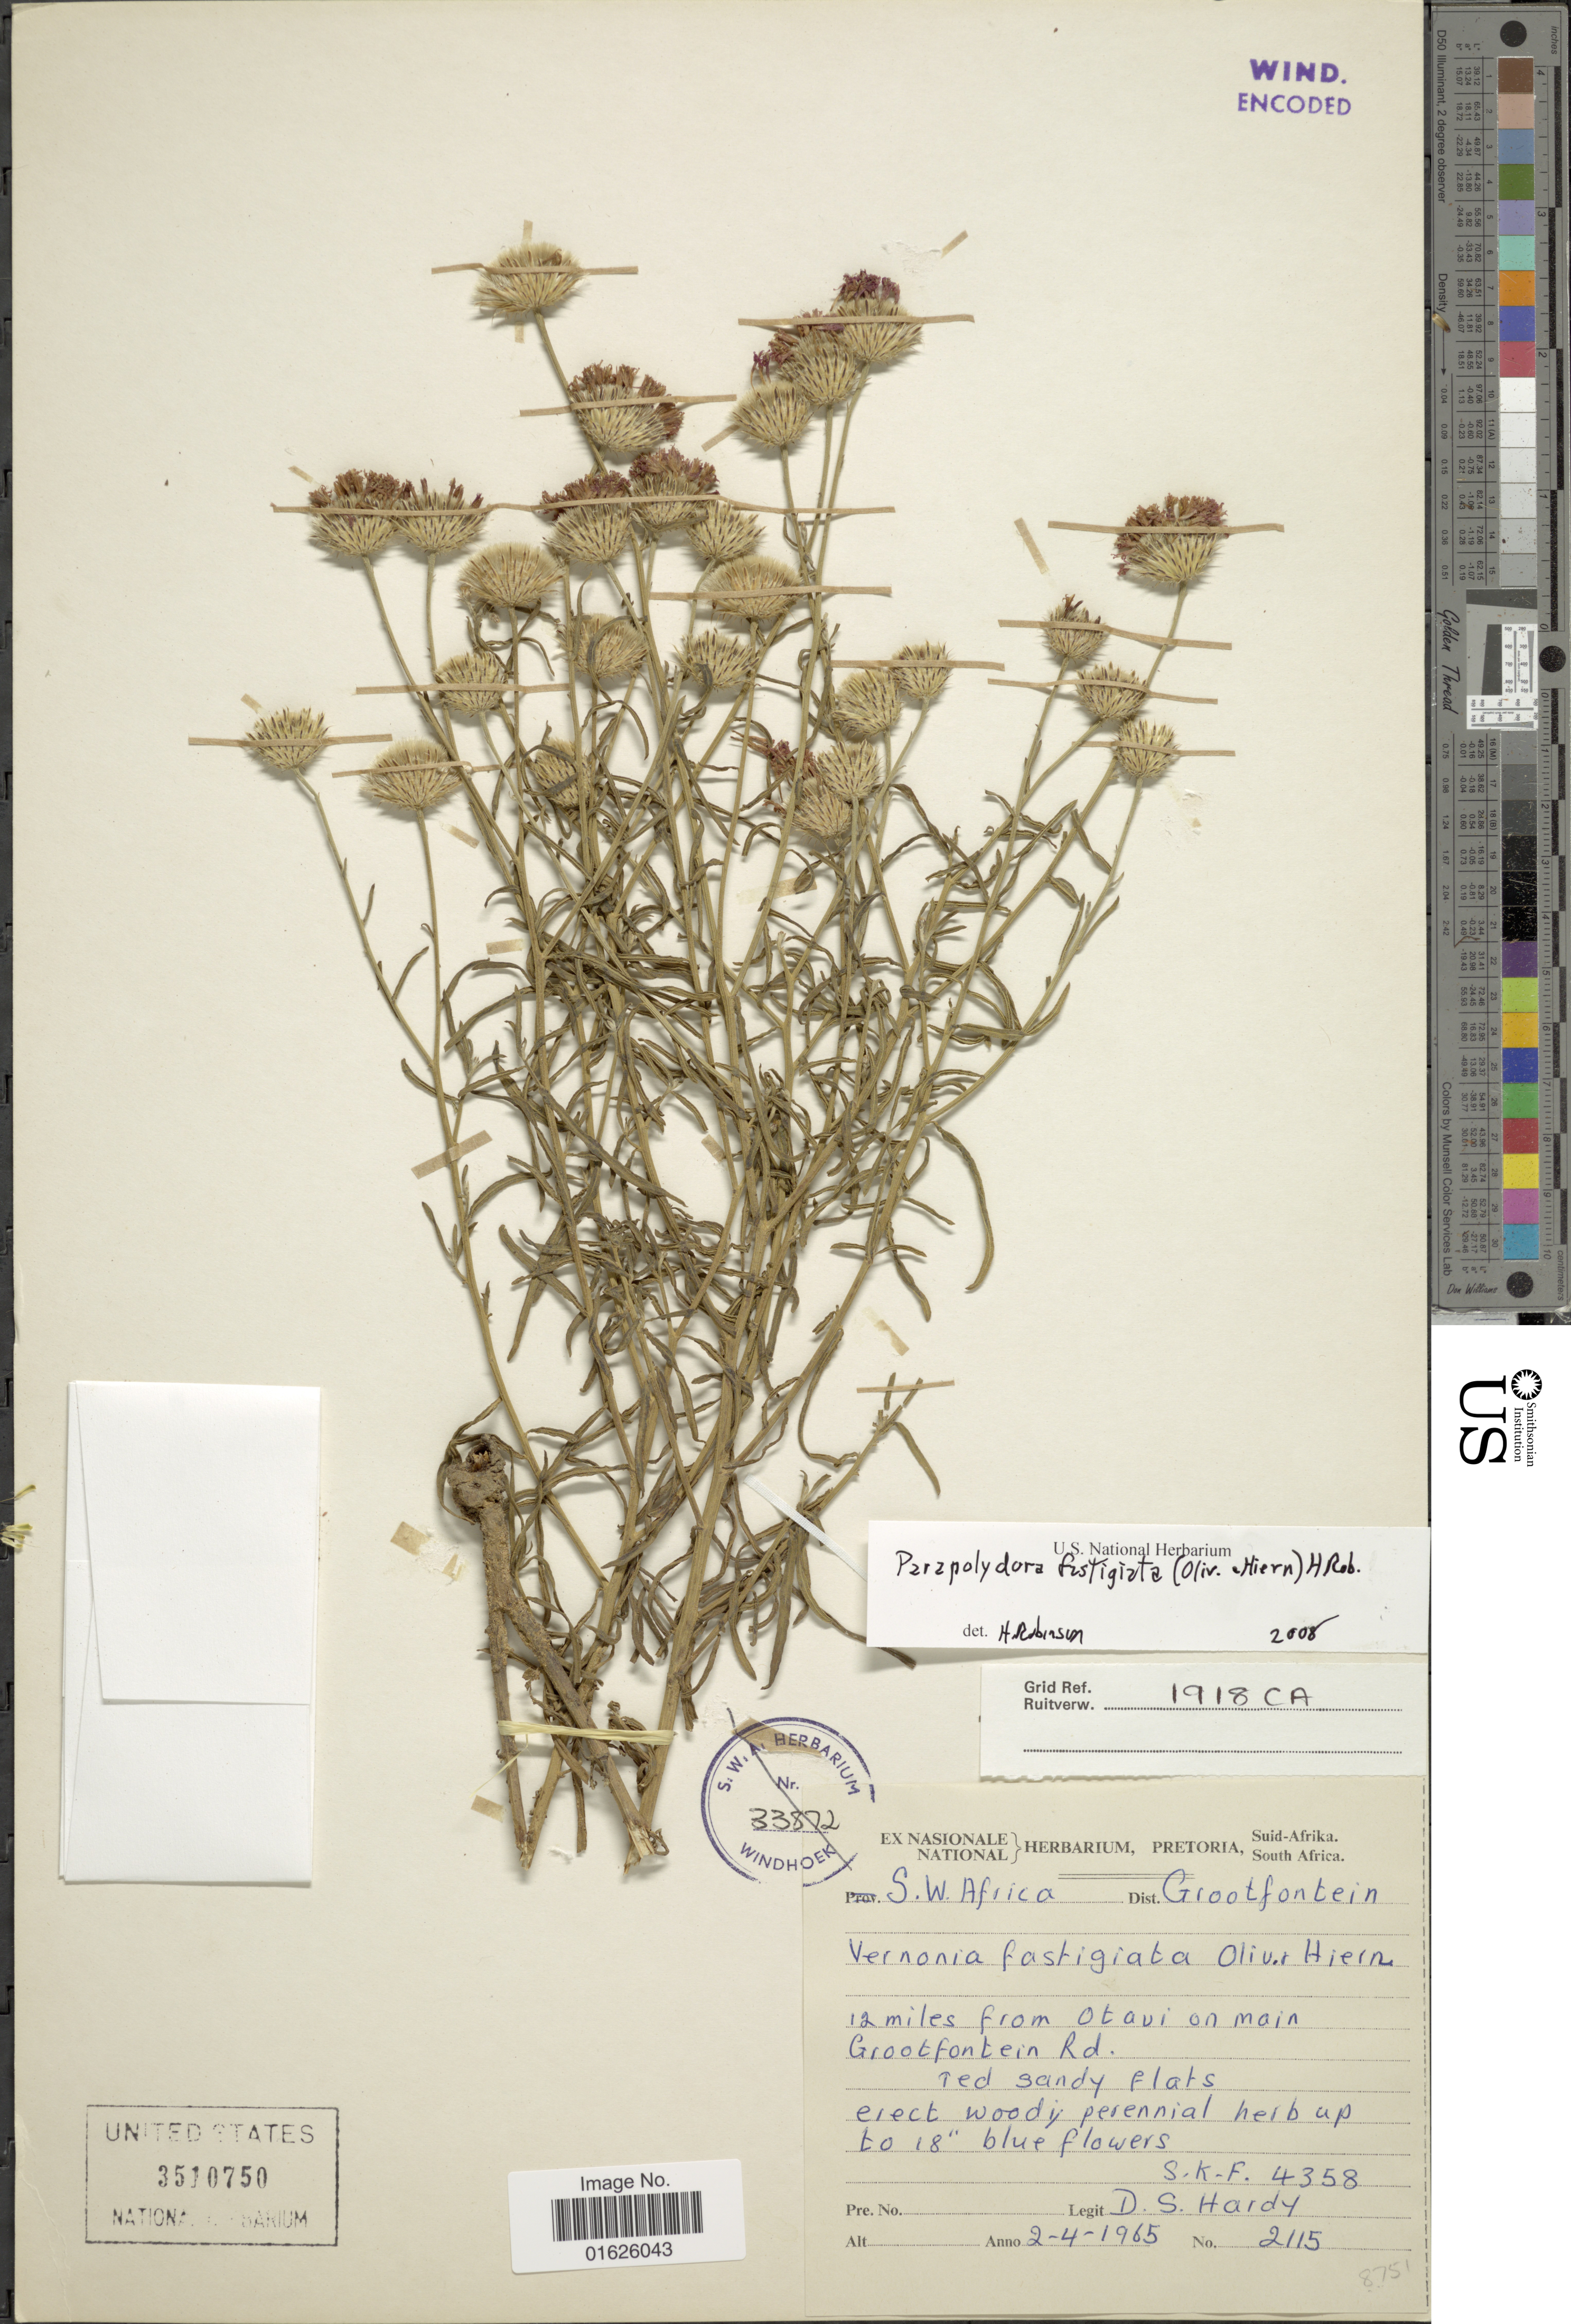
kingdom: Plantae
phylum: Tracheophyta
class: Magnoliopsida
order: Asterales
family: Asteraceae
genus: Parapolydora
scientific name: Parapolydora fastigiata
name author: (Oliv. & Hiern in Oliv.) H. Rob.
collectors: D. Hardy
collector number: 2115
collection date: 1965-04-02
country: Namibia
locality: South West Africa, Dist. Grootfontein, 12 miles from Otavi on main Grootfontein Rd.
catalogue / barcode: US 3510750